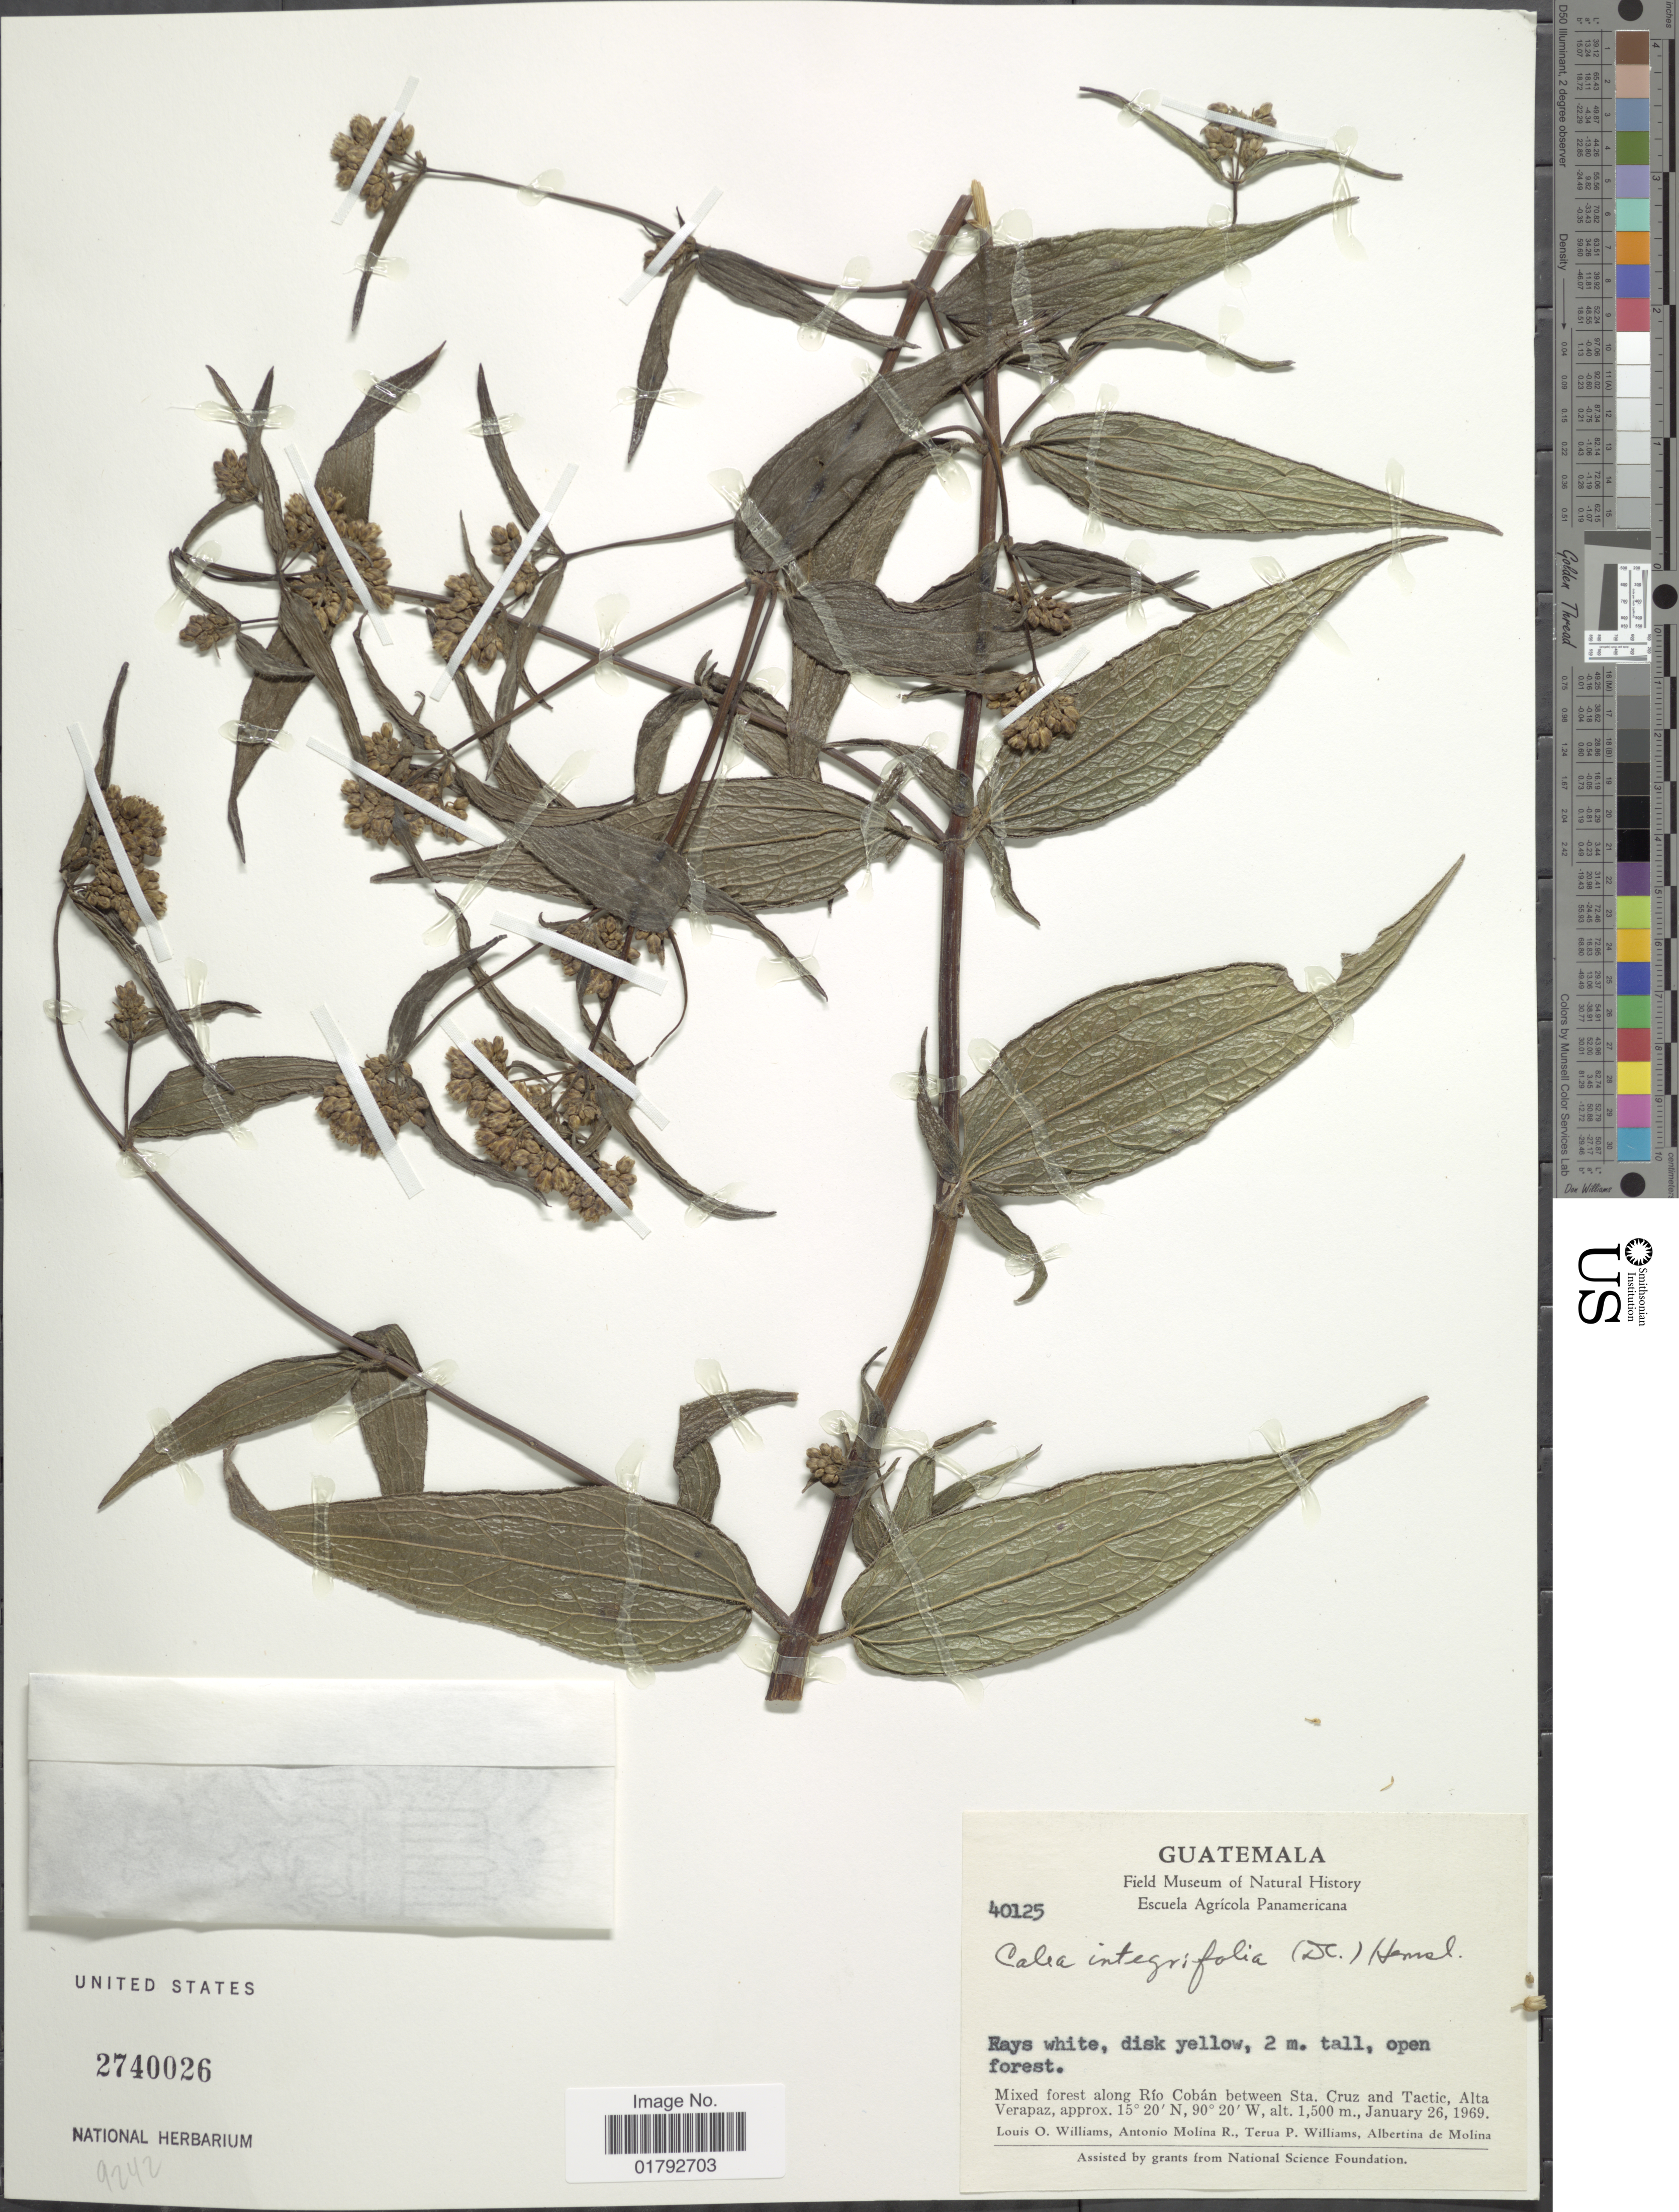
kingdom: Plantae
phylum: Tracheophyta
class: Magnoliopsida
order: Asterales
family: Asteraceae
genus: Alloispermum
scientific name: Alloispermum integrifolium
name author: (DC.) H. Rob.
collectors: L. O. Williams, A. Molina R., T. P. Williams & A. R. Molina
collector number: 40125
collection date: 1969-01-26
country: Guatemala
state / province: Alta Verapaz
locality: Mixed forest along Rio Coban between Sta, Cruz and Tactic, Alta Verapaz.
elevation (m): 1500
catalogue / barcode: US 2740026